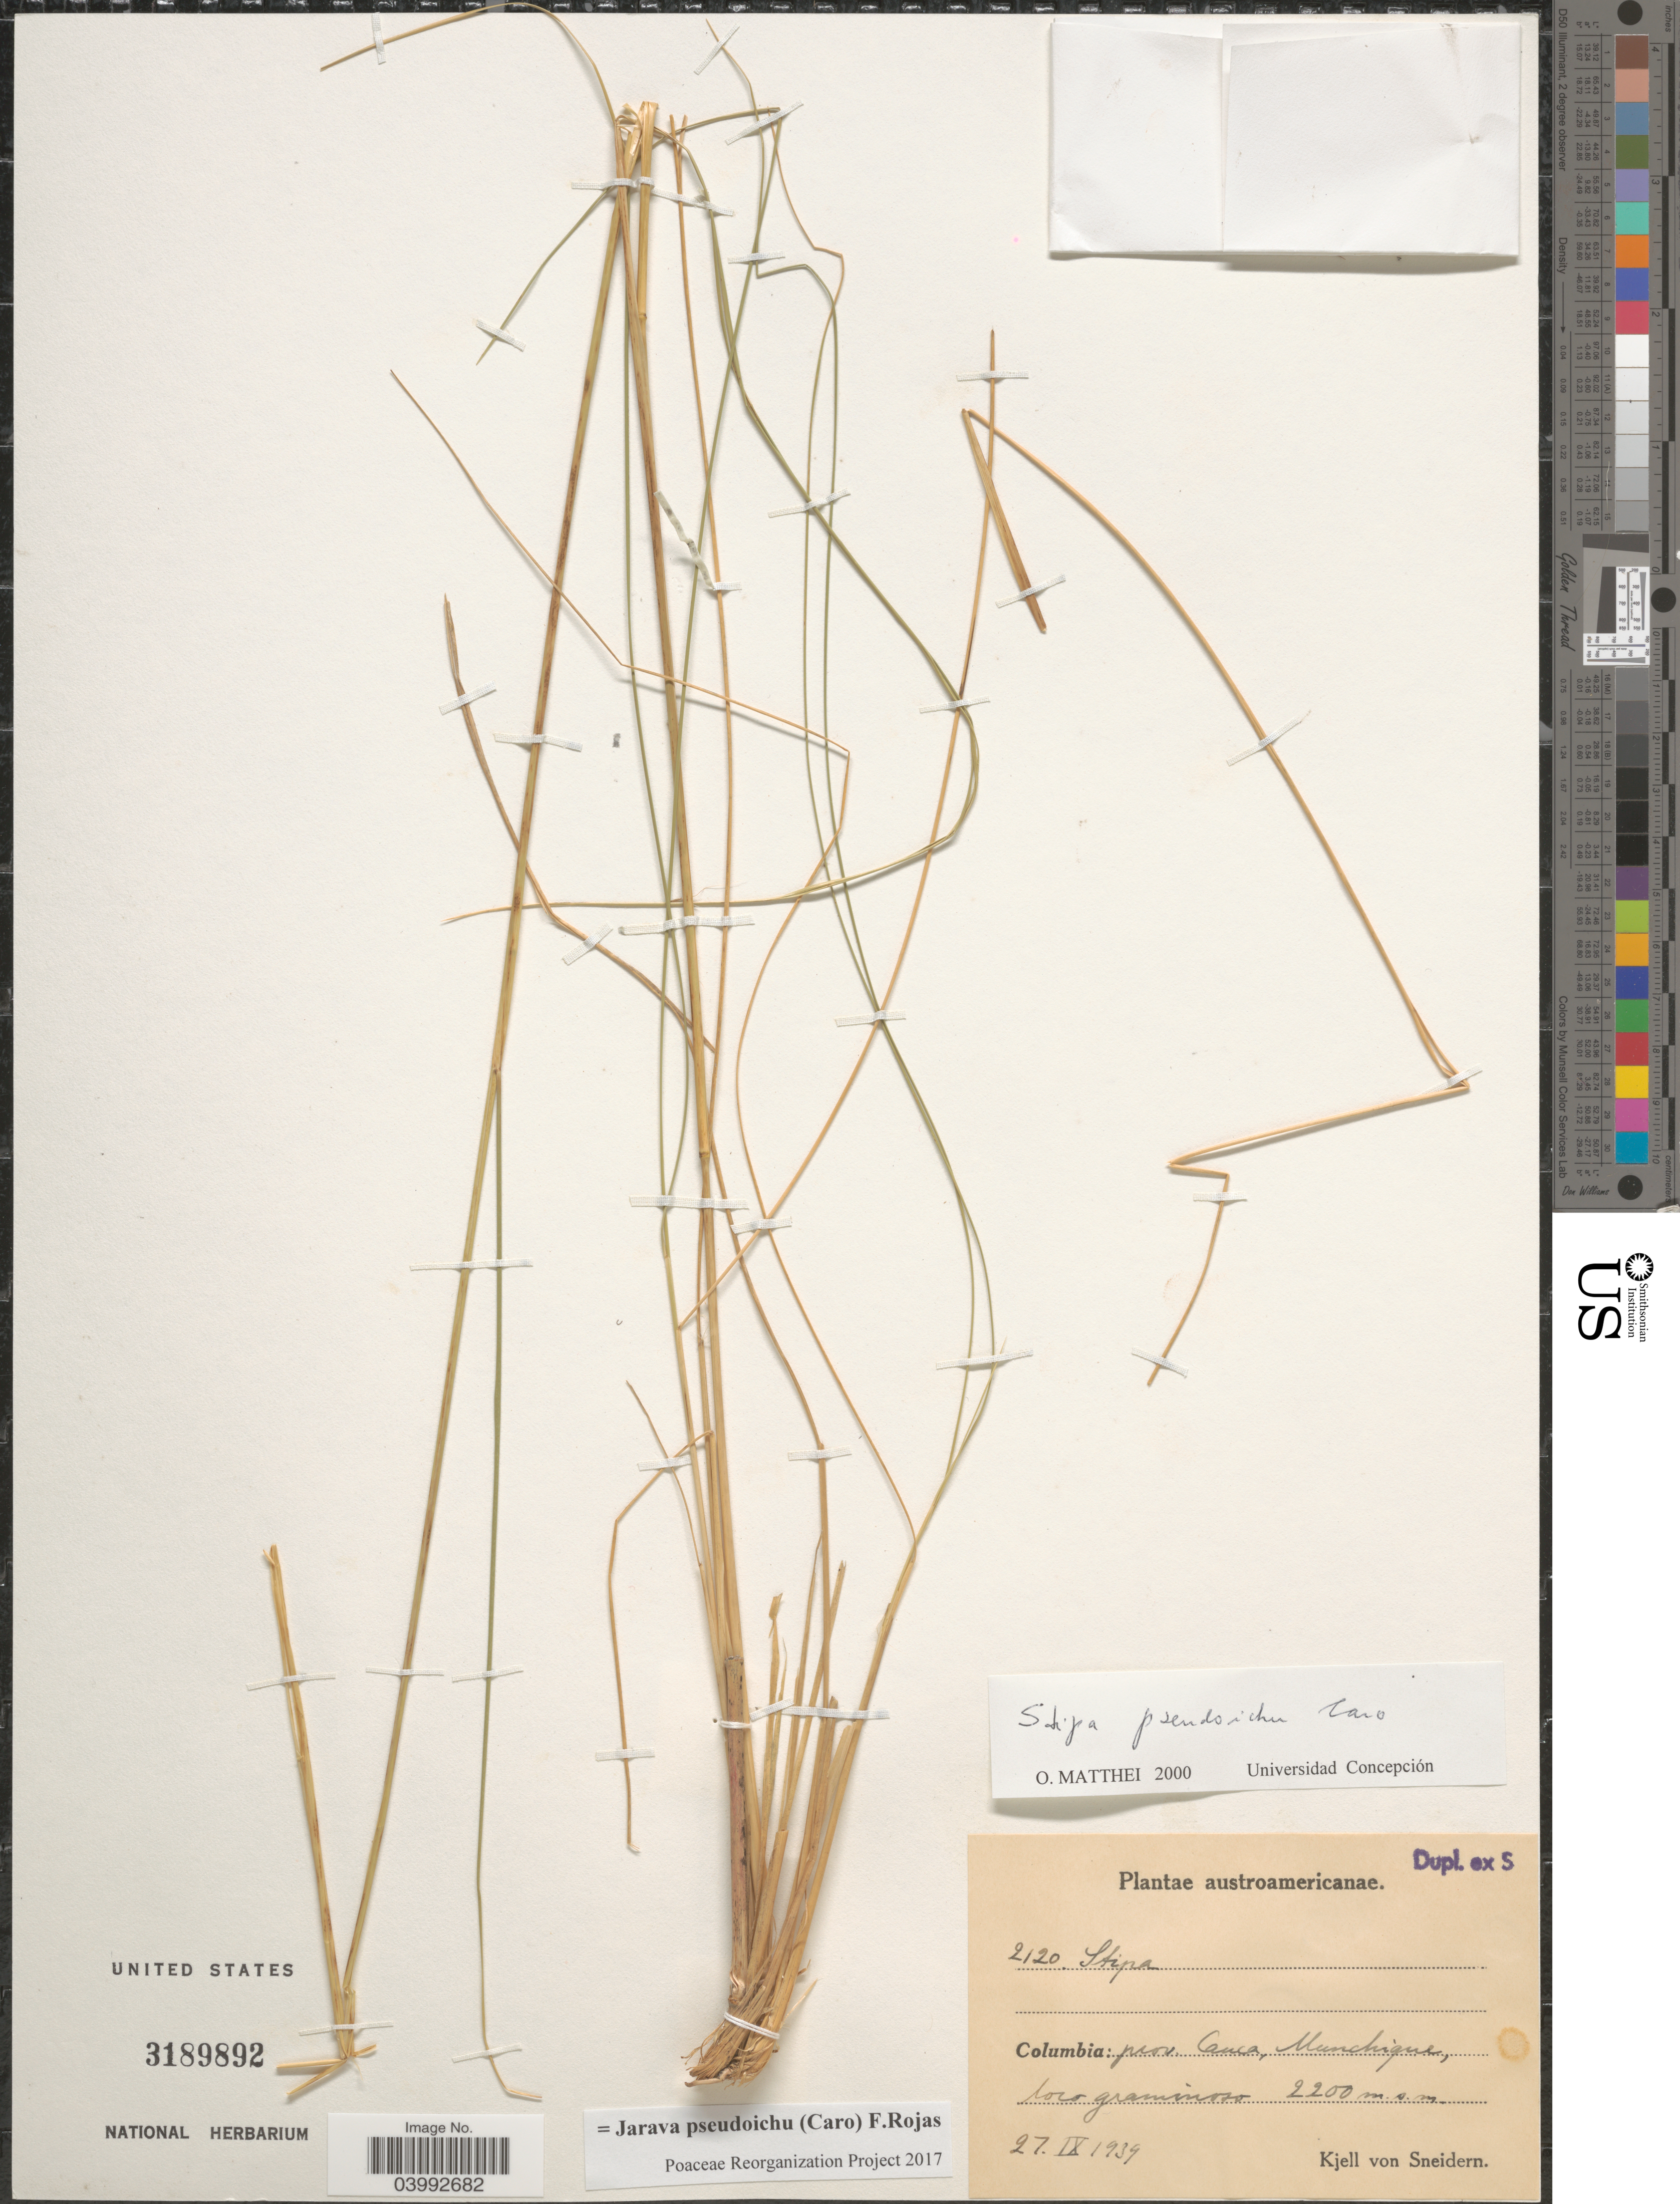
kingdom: Plantae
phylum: Tracheophyta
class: Liliopsida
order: Poales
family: Poaceae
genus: Jarava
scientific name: Jarava pseudoichu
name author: (Caro) F. Rojas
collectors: K. von Sneidern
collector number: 2120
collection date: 1939-09-27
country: Colombia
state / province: Cauca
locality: Austroamericanae. Munchique, loco graminoso.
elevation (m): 2200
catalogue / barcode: US 3189892